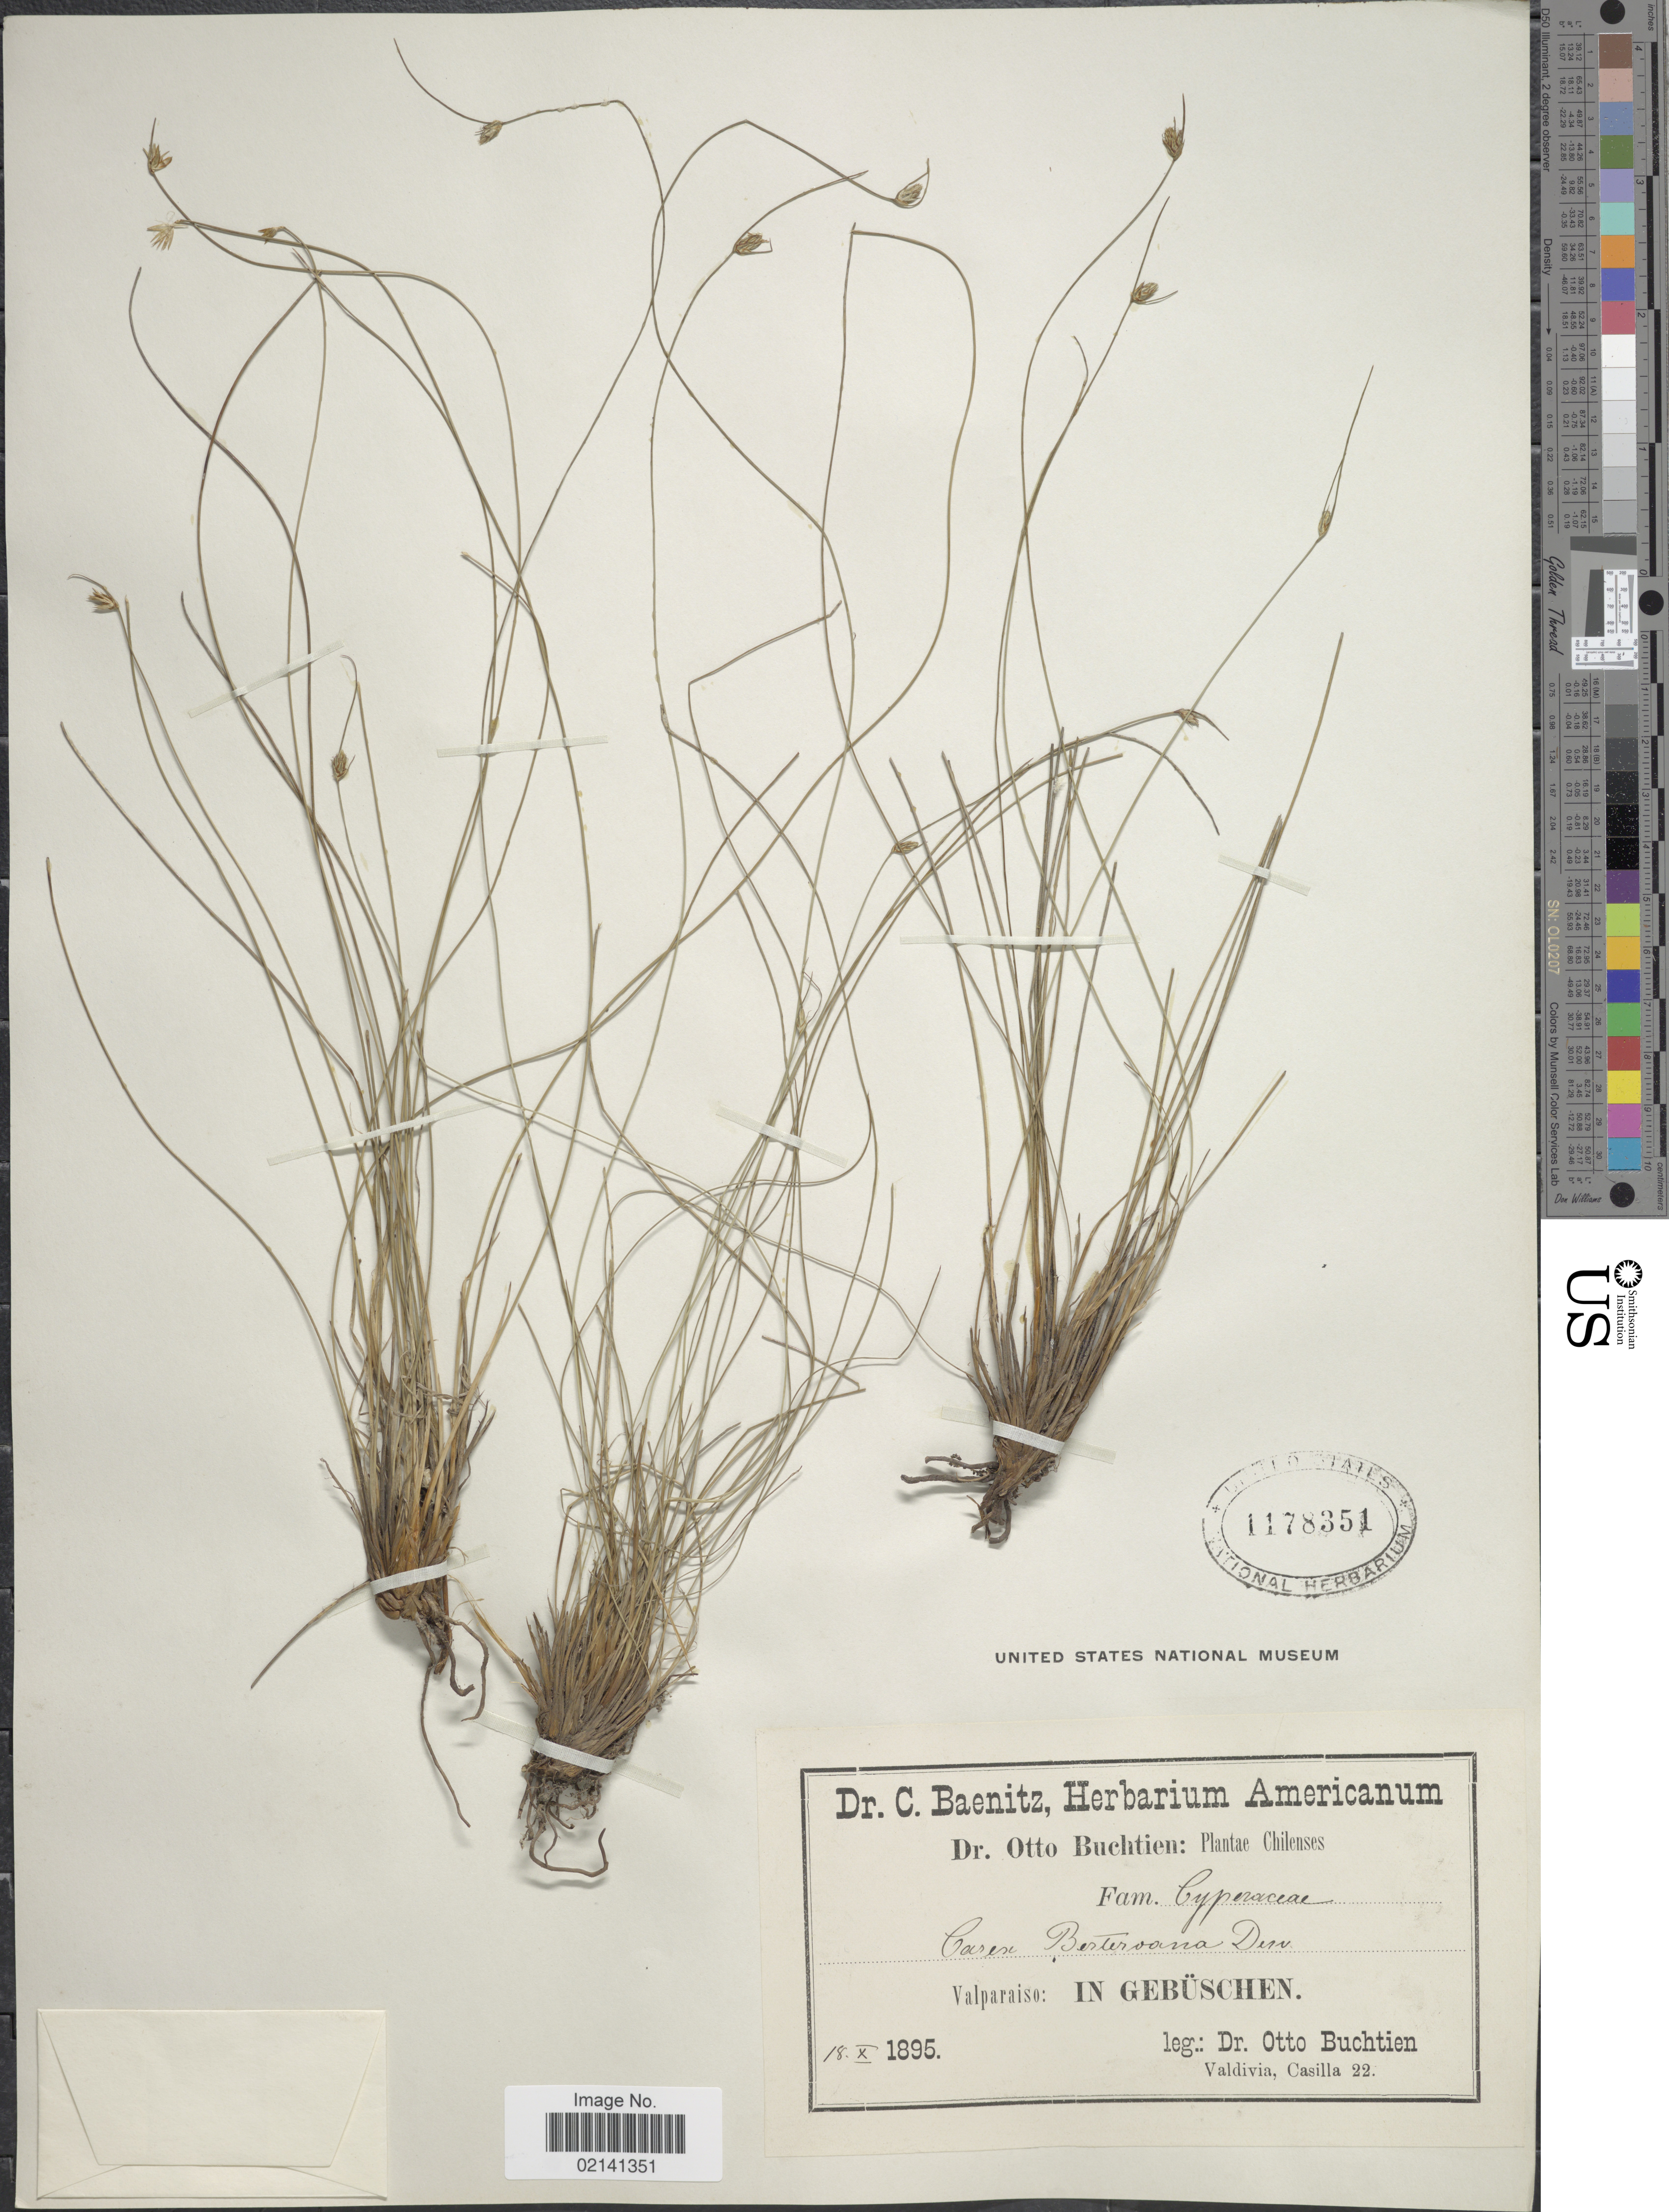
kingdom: Plantae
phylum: Tracheophyta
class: Liliopsida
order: Poales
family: Cyperaceae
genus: Carex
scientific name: Carex setifolia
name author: Kunze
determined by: Jimnéz-Mejias, Pedro, (UPOS), Universidad Pablo de Olavide (SPAIN)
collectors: O. Buchtien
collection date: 1895-10-18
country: Chile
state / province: Valparaíso (V)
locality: In Gebuschen, Chilenses.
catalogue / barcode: US 1178351